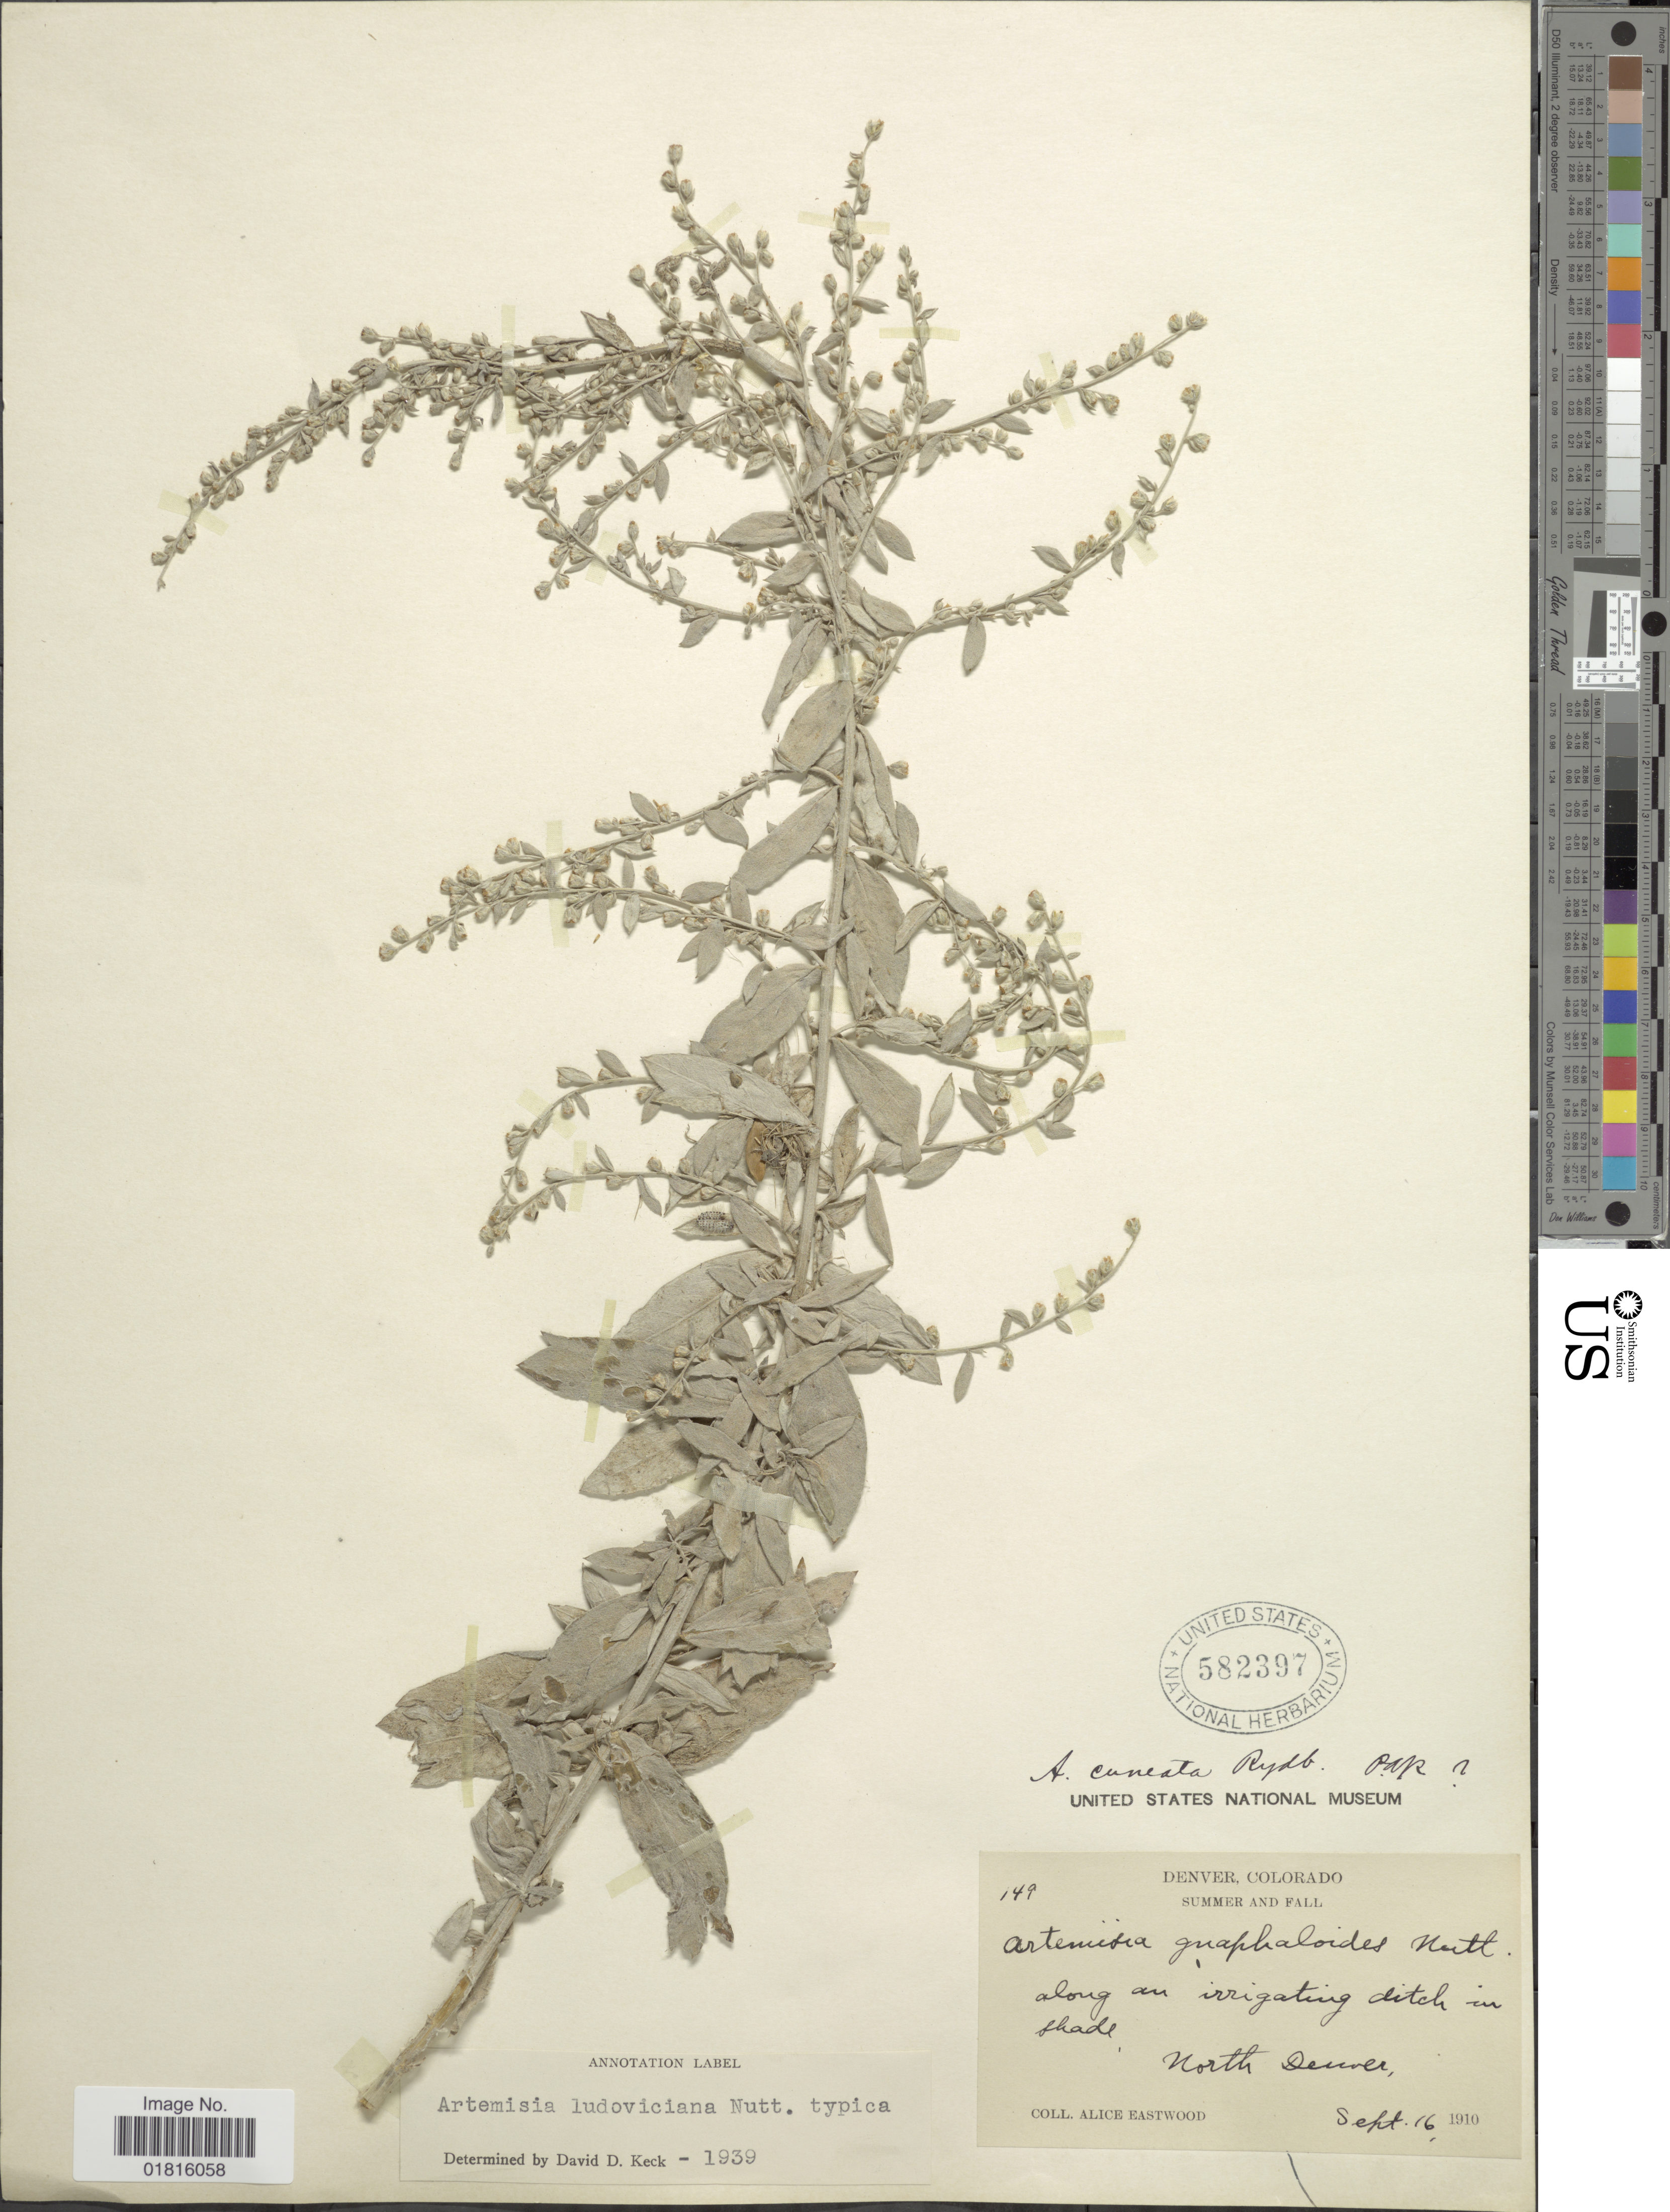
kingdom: Plantae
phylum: Tracheophyta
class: Magnoliopsida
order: Asterales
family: Asteraceae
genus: Artemisia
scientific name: Artemisia ludoviciana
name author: Nutt.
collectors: A. Eastwood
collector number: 149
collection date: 1910-09-16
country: United States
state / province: Colorado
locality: Denver, Summer and Fall, along an irrigating ditch in shade, North Denver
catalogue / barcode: US 582397